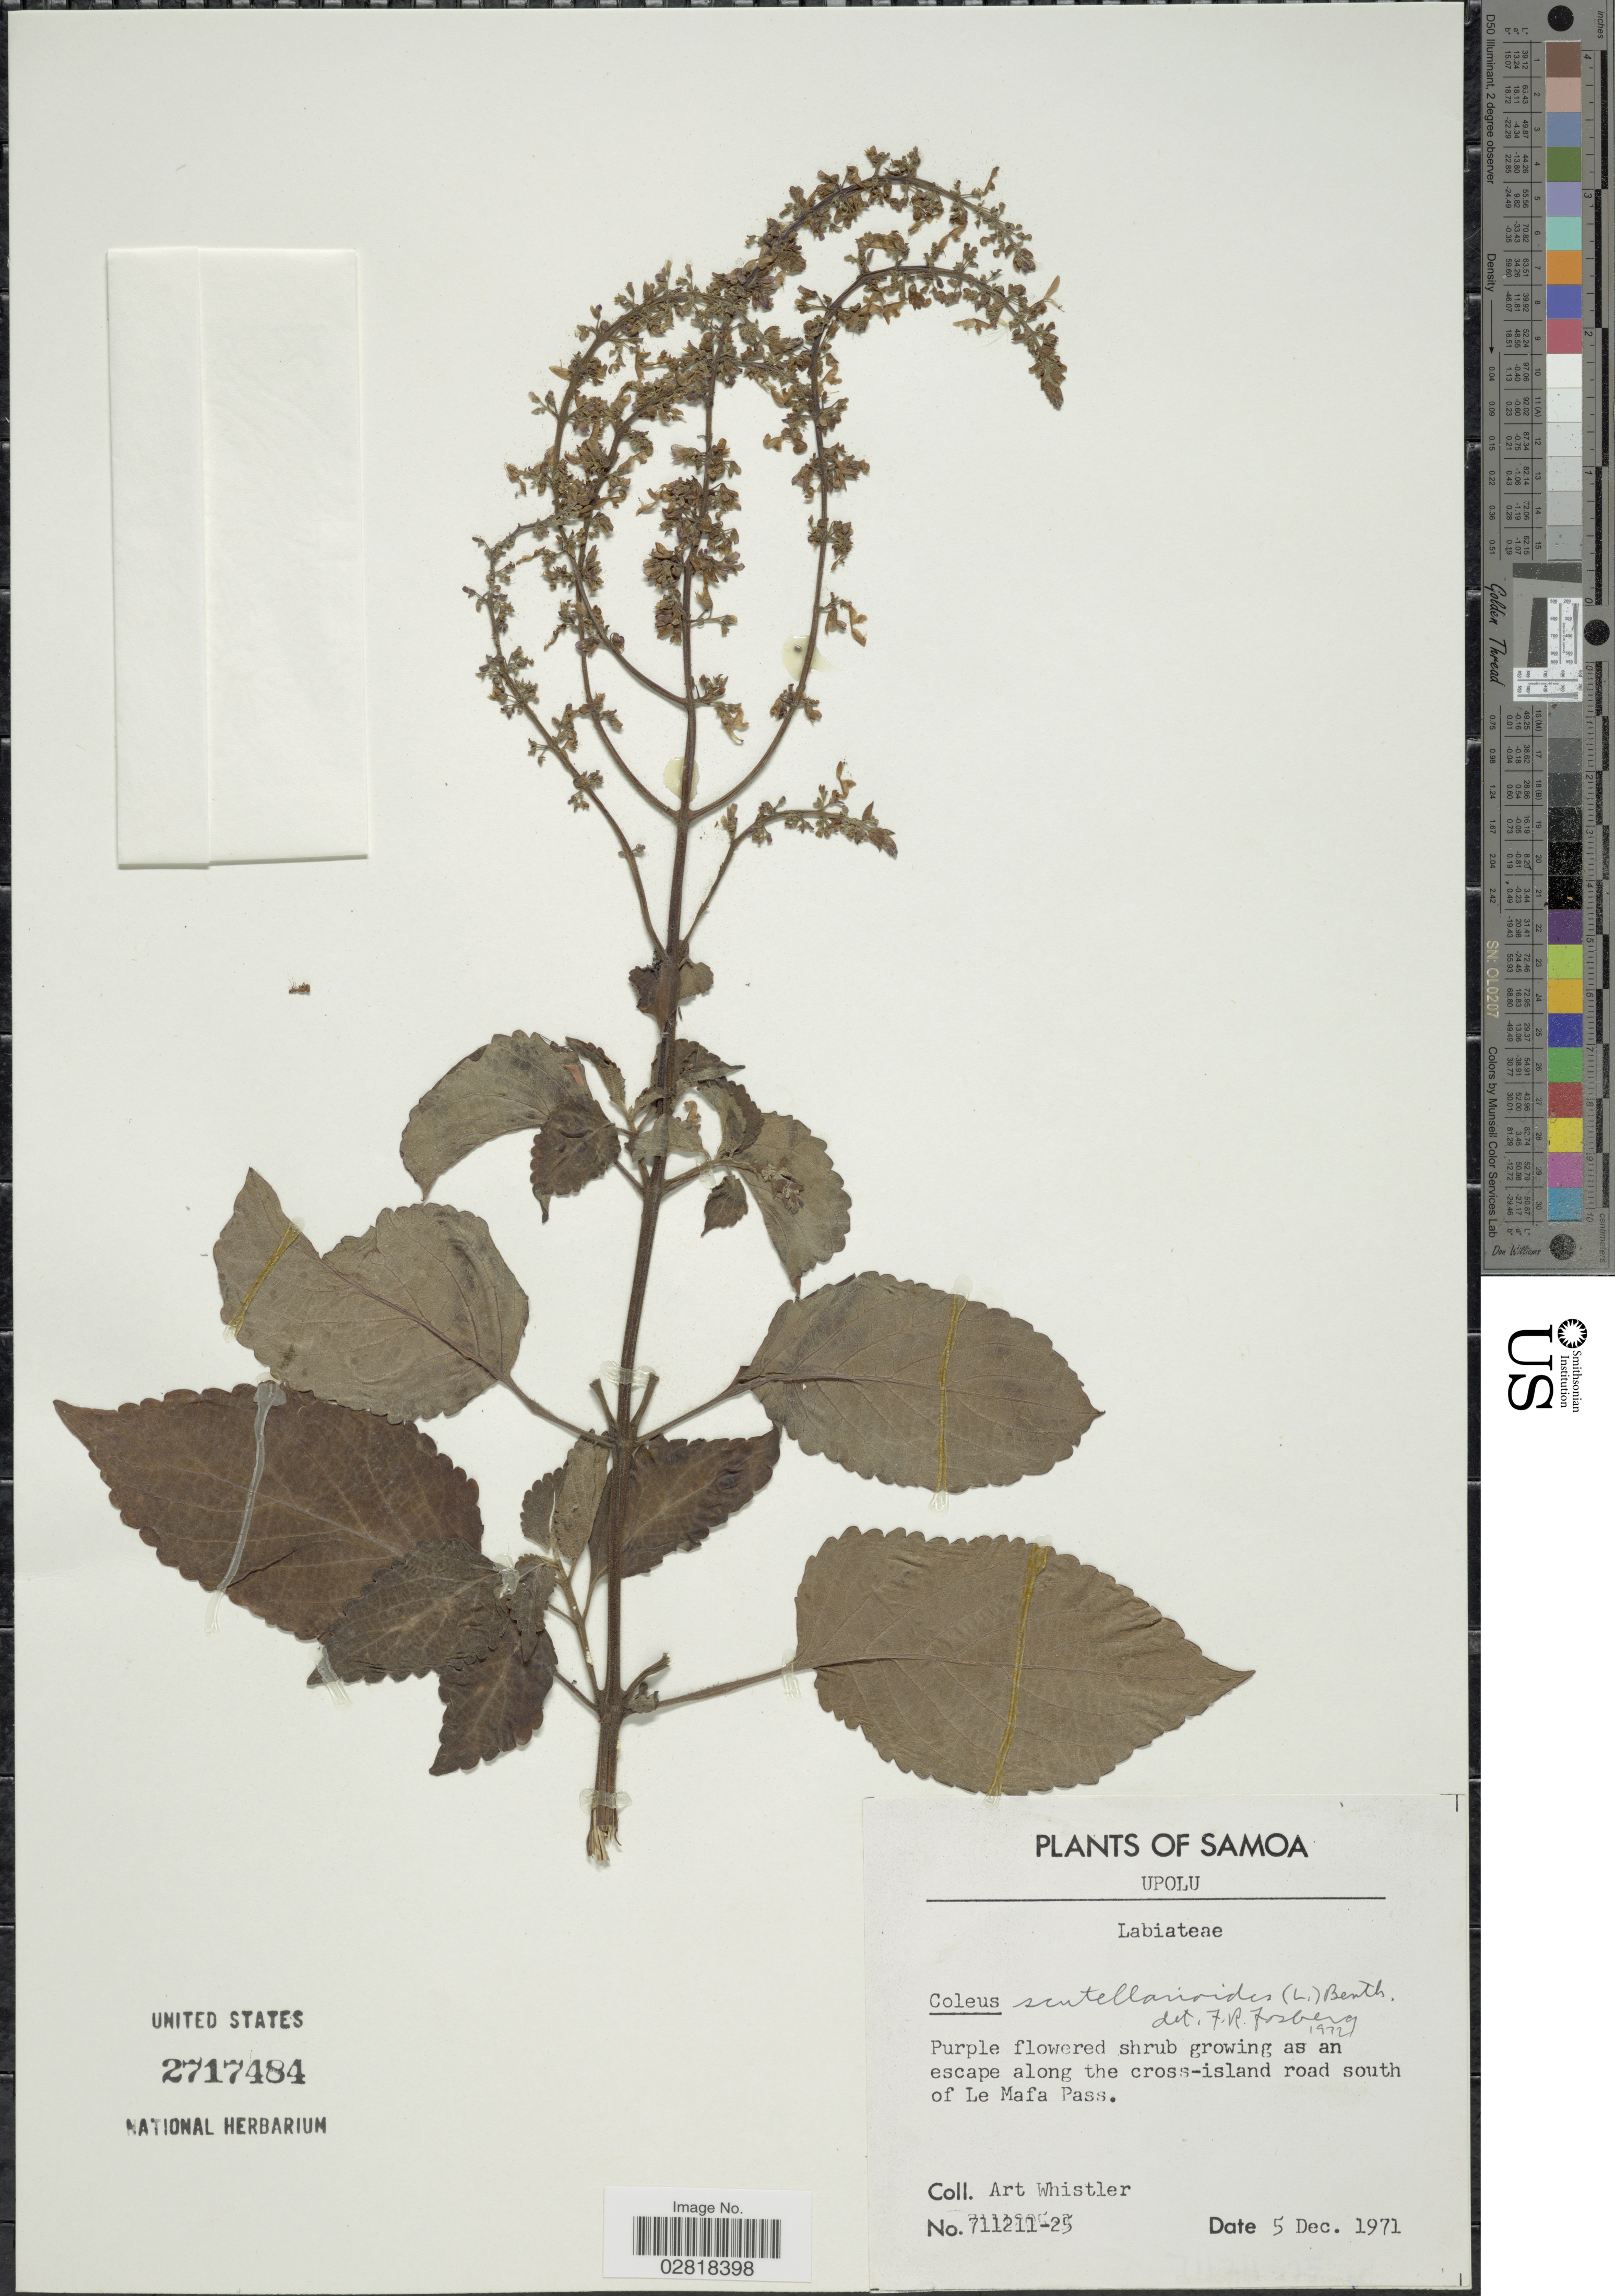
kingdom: Plantae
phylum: Tracheophyta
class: Magnoliopsida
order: Lamiales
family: Lamiaceae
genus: Coleus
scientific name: Coleus scutellarioides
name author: (L.) Benth.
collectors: A. Whistler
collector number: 711211-25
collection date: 1971-12-05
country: Samoa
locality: Samoa. Upolu. Escape along the cross-island road south of Le Mafa Pass.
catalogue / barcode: US 2717484